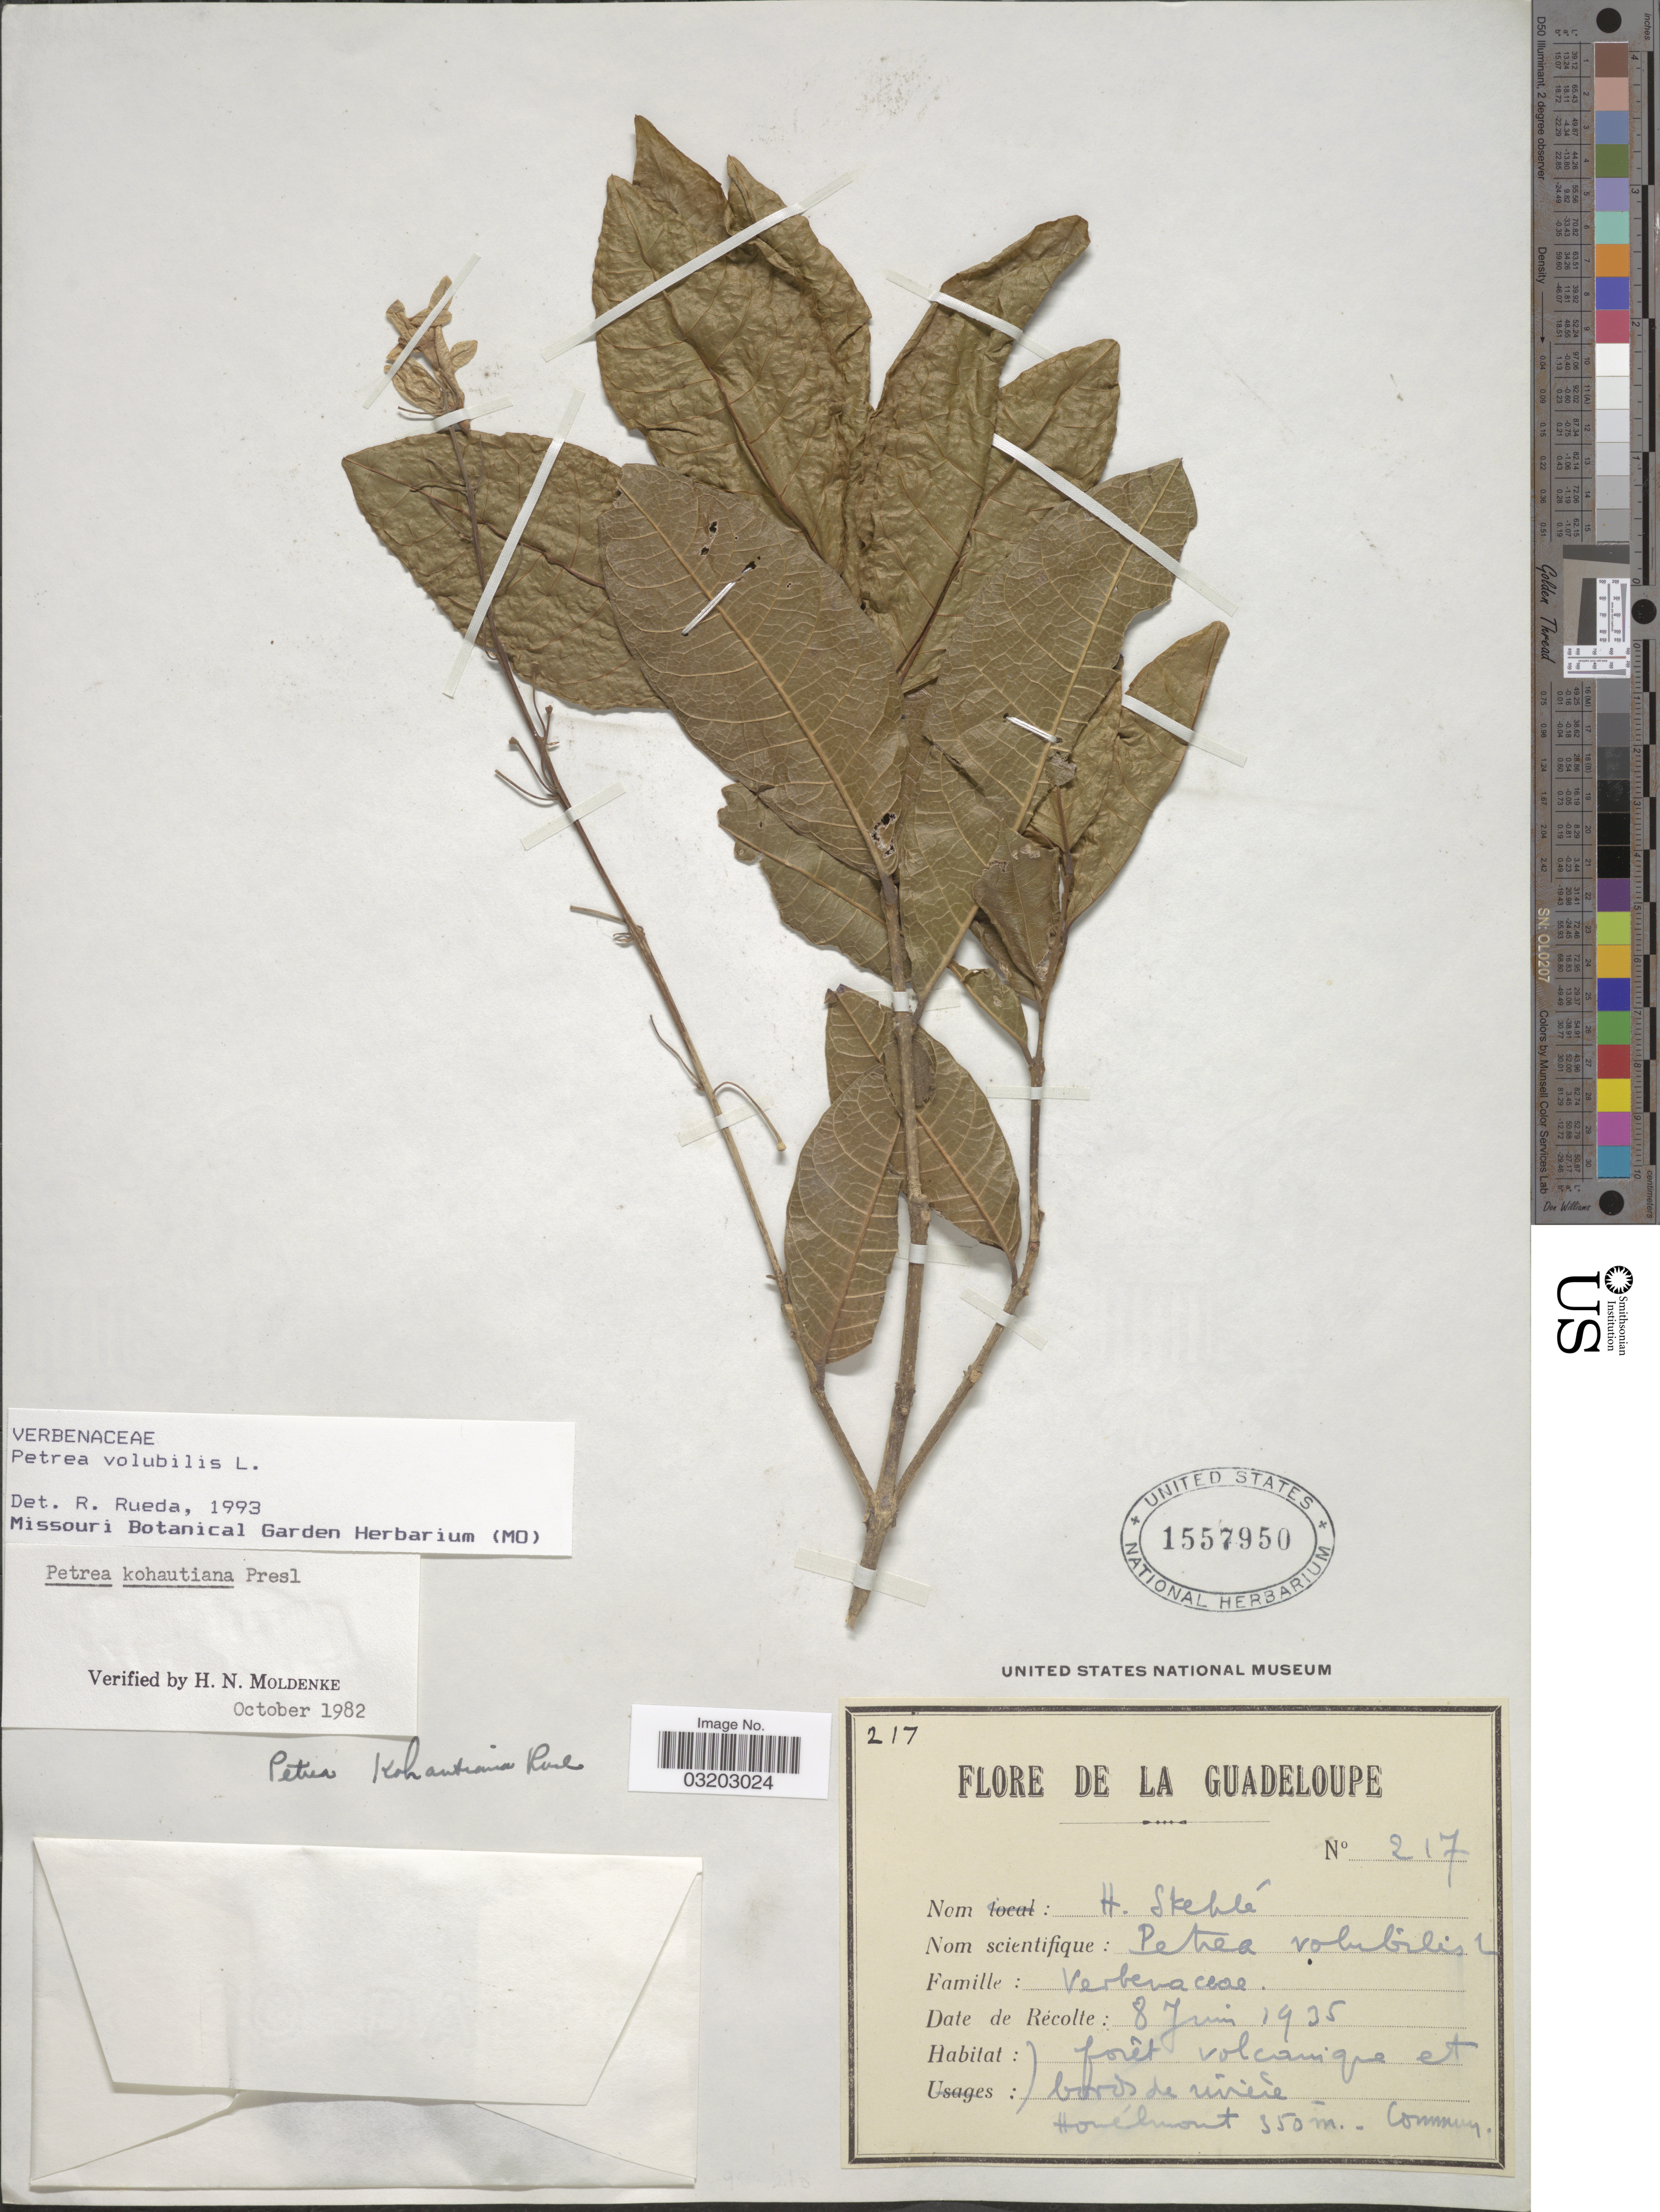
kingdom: Plantae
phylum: Tracheophyta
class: Magnoliopsida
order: Lamiales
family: Verbenaceae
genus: Petrea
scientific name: Petrea volubilis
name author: L.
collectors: H. Steble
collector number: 217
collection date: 1935-06-08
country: Guadeloupe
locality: Forêt volcanique et boros de vivière Houelmont.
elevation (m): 350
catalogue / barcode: US 1557950